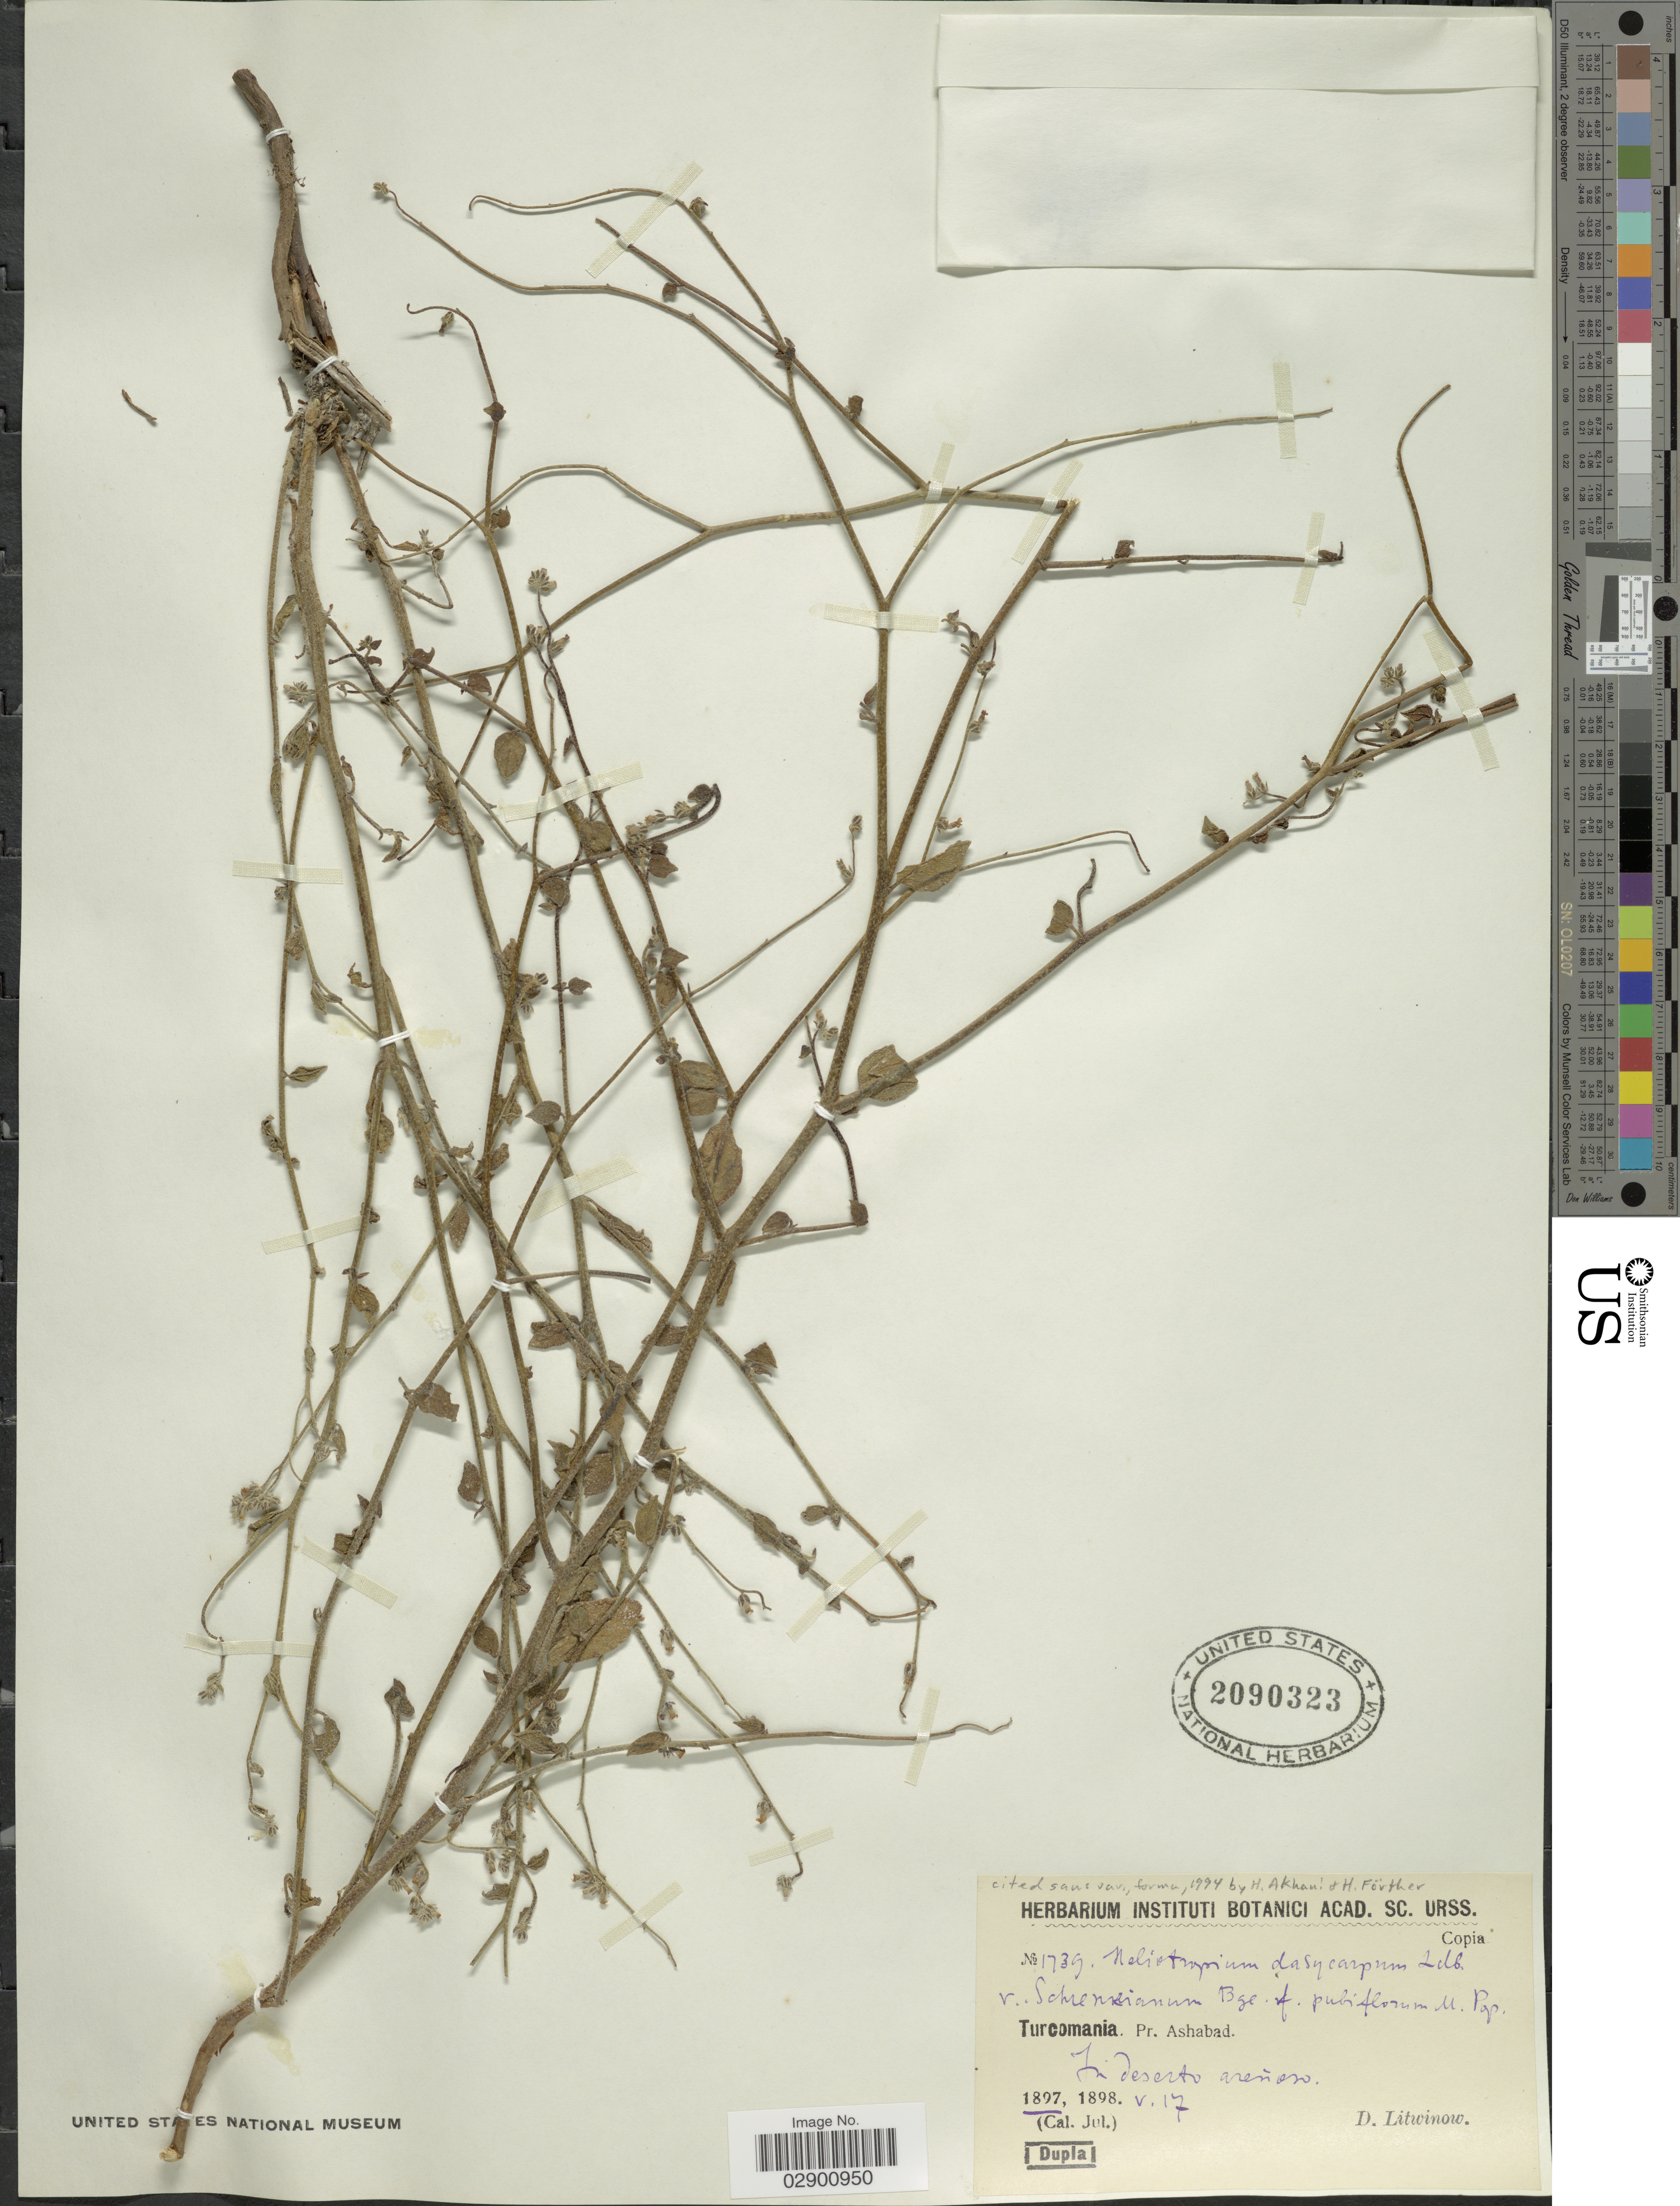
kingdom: Plantae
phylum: Tracheophyta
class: Magnoliopsida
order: Boraginales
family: Heliotropiaceae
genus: Heliotropium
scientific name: Heliotropium dasycarpum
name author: Ledeb.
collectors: D. Litwinow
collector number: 1739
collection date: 1897-05-17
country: Turkmenistan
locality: Turcomania. Pr. Ashabad. In desert areñon.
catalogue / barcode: US 2090323